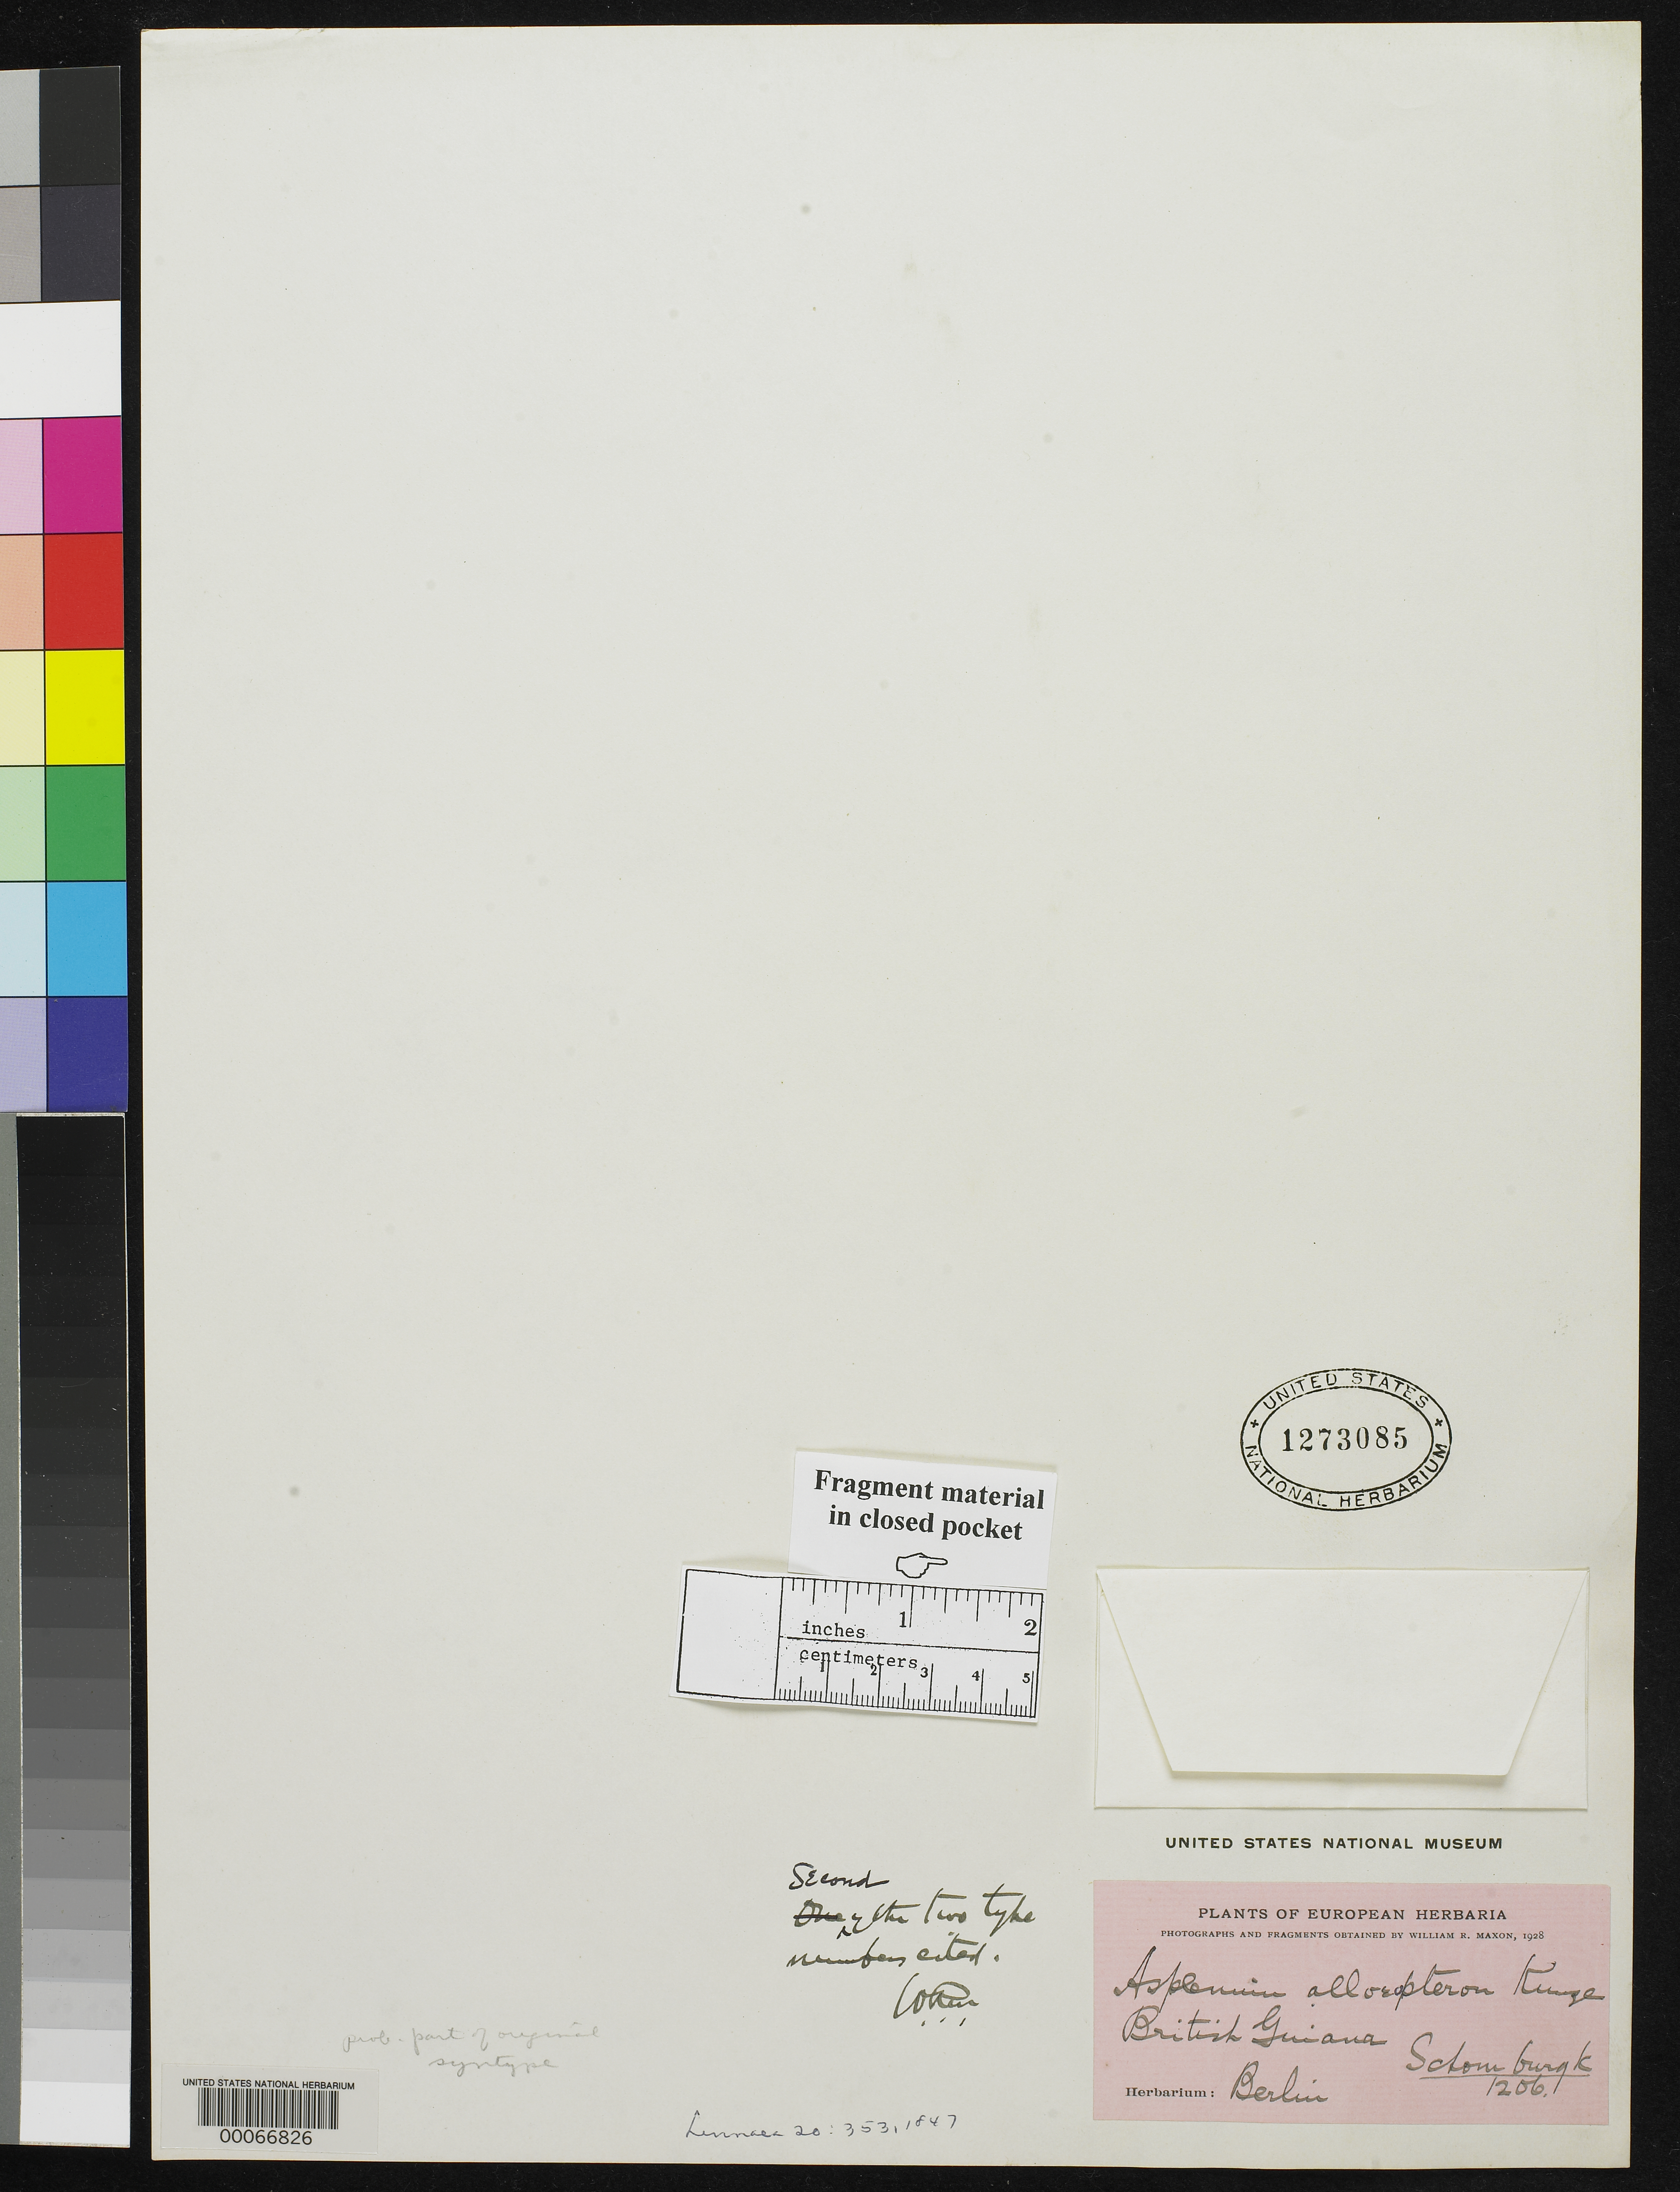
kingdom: Plantae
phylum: Tracheophyta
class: Polypodiopsida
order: Polypodiales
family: Aspleniaceae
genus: Asplenium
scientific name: Asplenium alloeopteron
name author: Kunze ex Klotzsch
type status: Isosyntype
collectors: R. H. Schomburgk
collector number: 1206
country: Guyana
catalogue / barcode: US 1273085